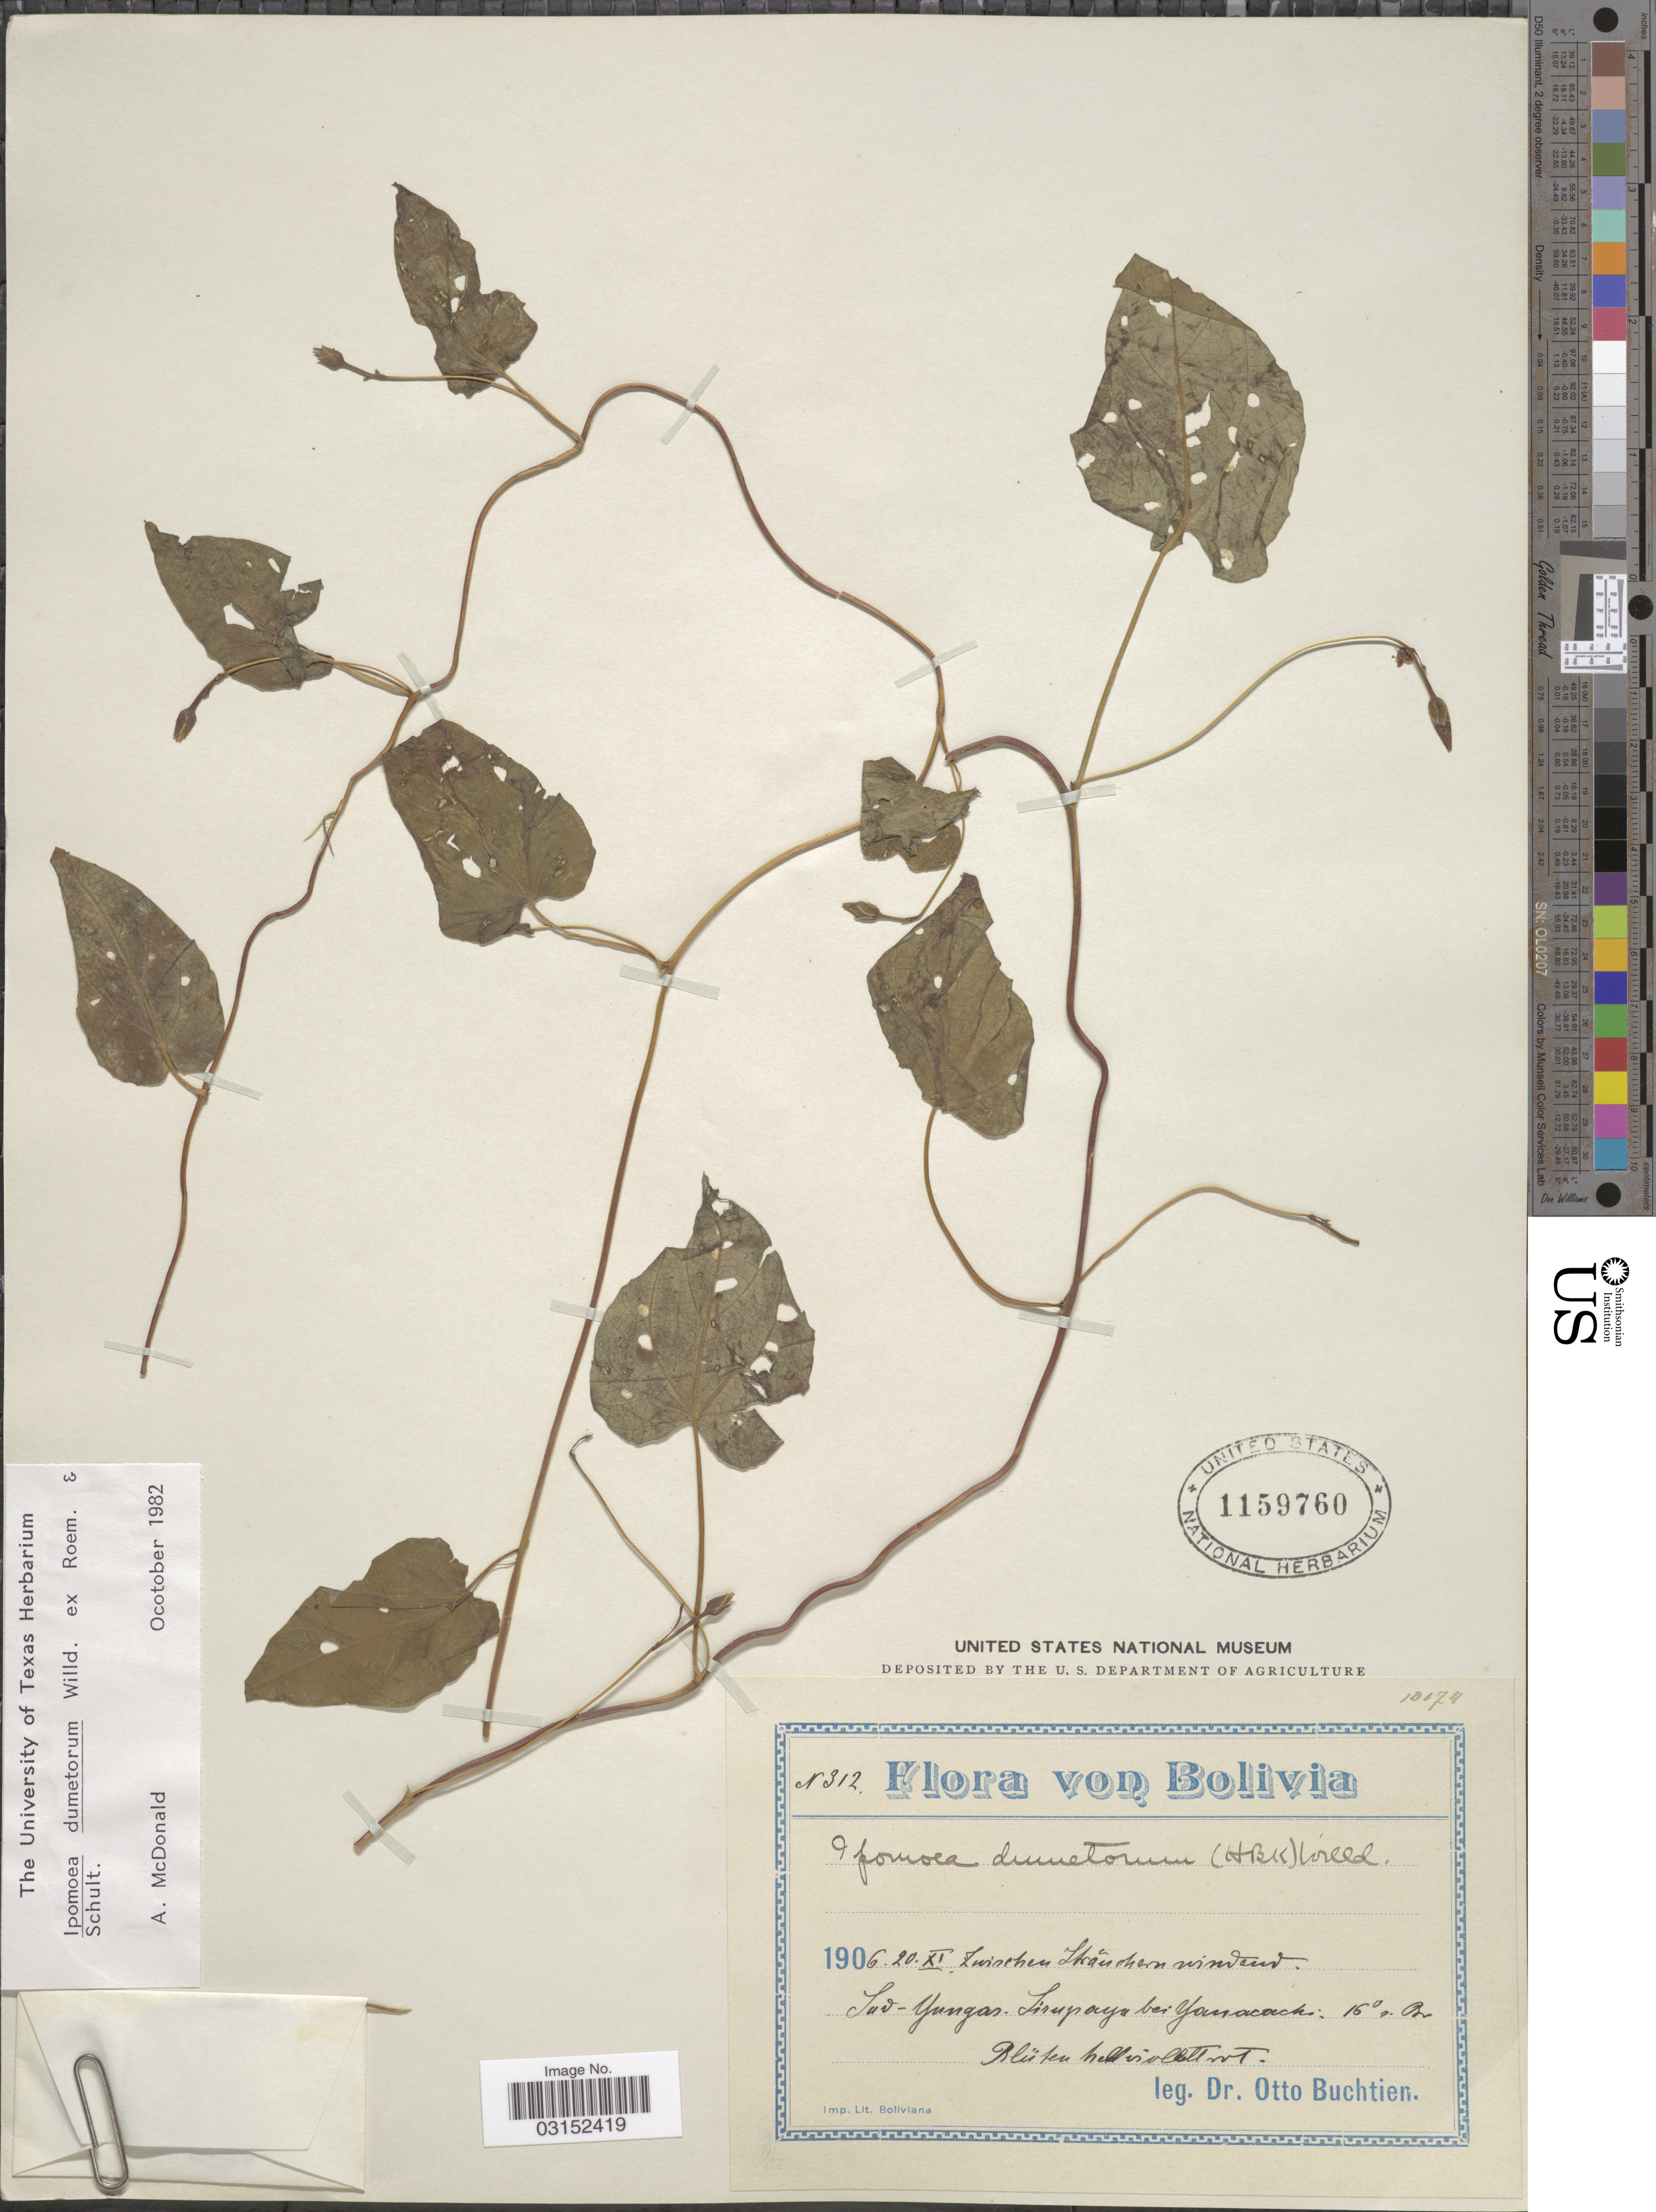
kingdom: Plantae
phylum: Tracheophyta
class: Magnoliopsida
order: Solanales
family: Convolvulaceae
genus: Ipomoea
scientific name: Ipomoea dumetorum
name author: Willd.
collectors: O. Buchtien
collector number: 312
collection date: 1906-11-20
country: Bolivia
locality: Sud-Yungas: Sirupaya bei Yanacachi.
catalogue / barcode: US 1159760